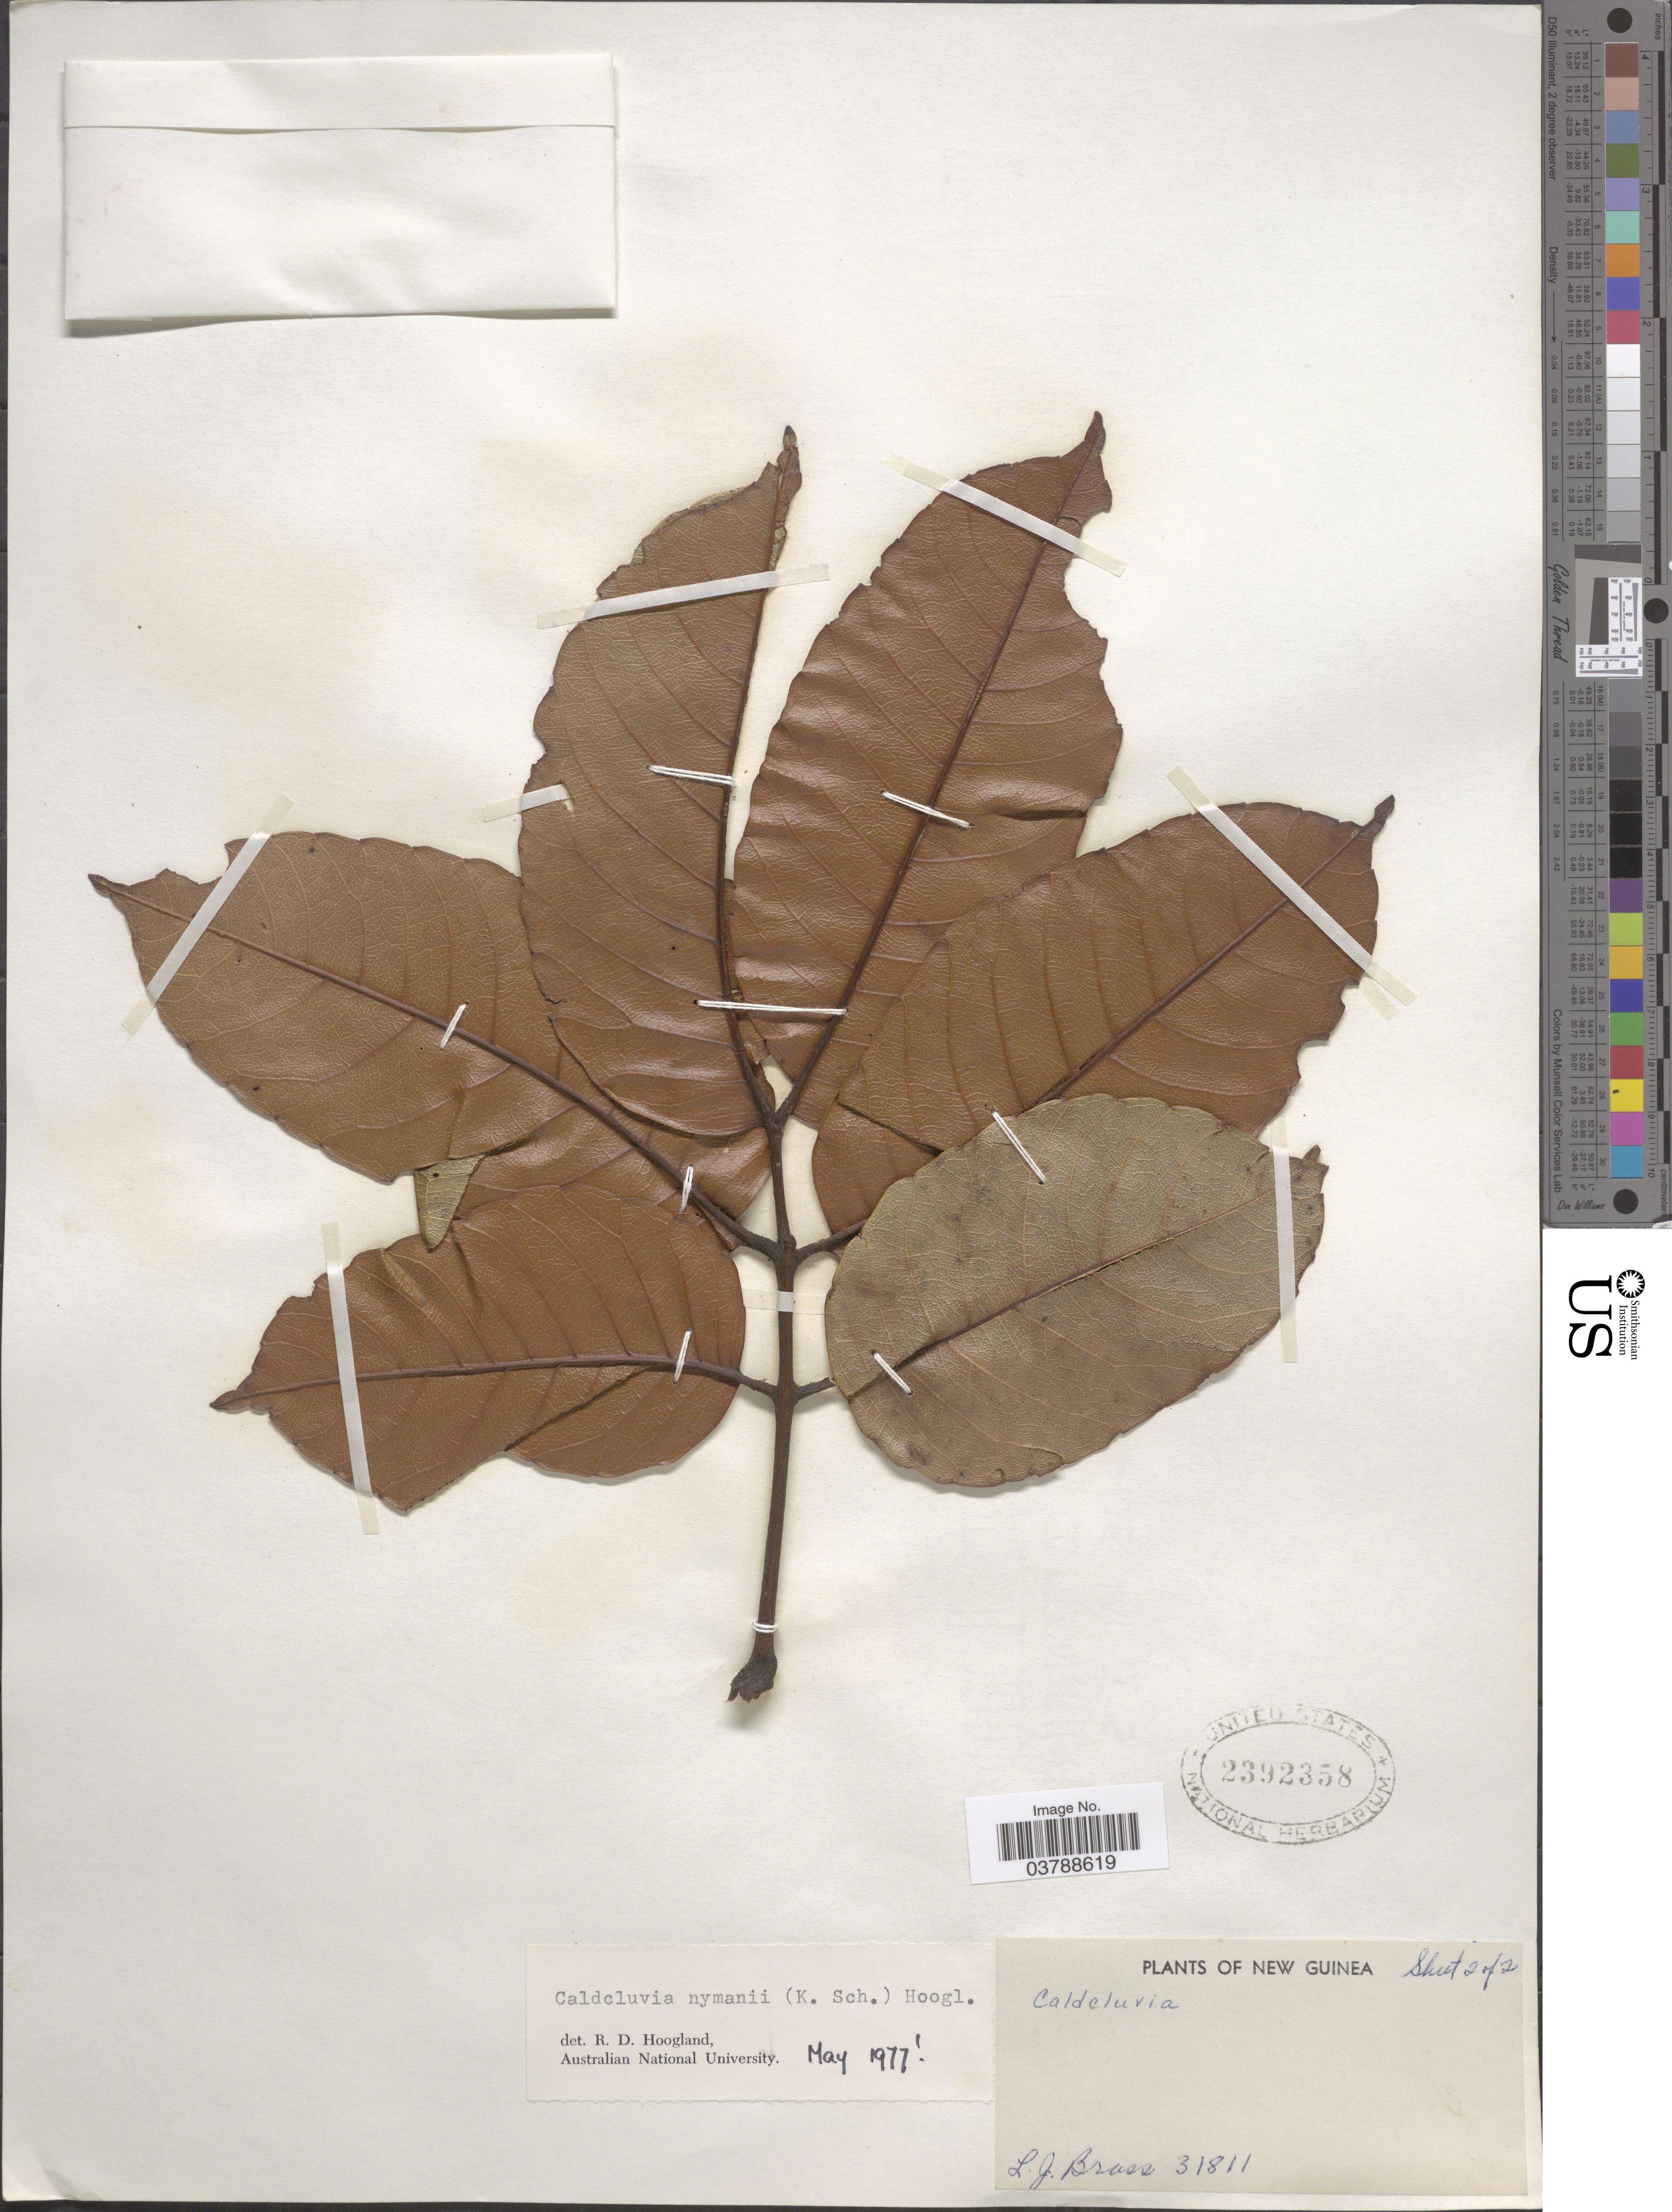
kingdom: Plantae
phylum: Tracheophyta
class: Magnoliopsida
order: Oxalidales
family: Cunoniaceae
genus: Opocunonia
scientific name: Opocunonia nymanii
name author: (K. Schum.) Schltr.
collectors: L. J. Brass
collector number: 31811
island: New Guinea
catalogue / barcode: US 2392358